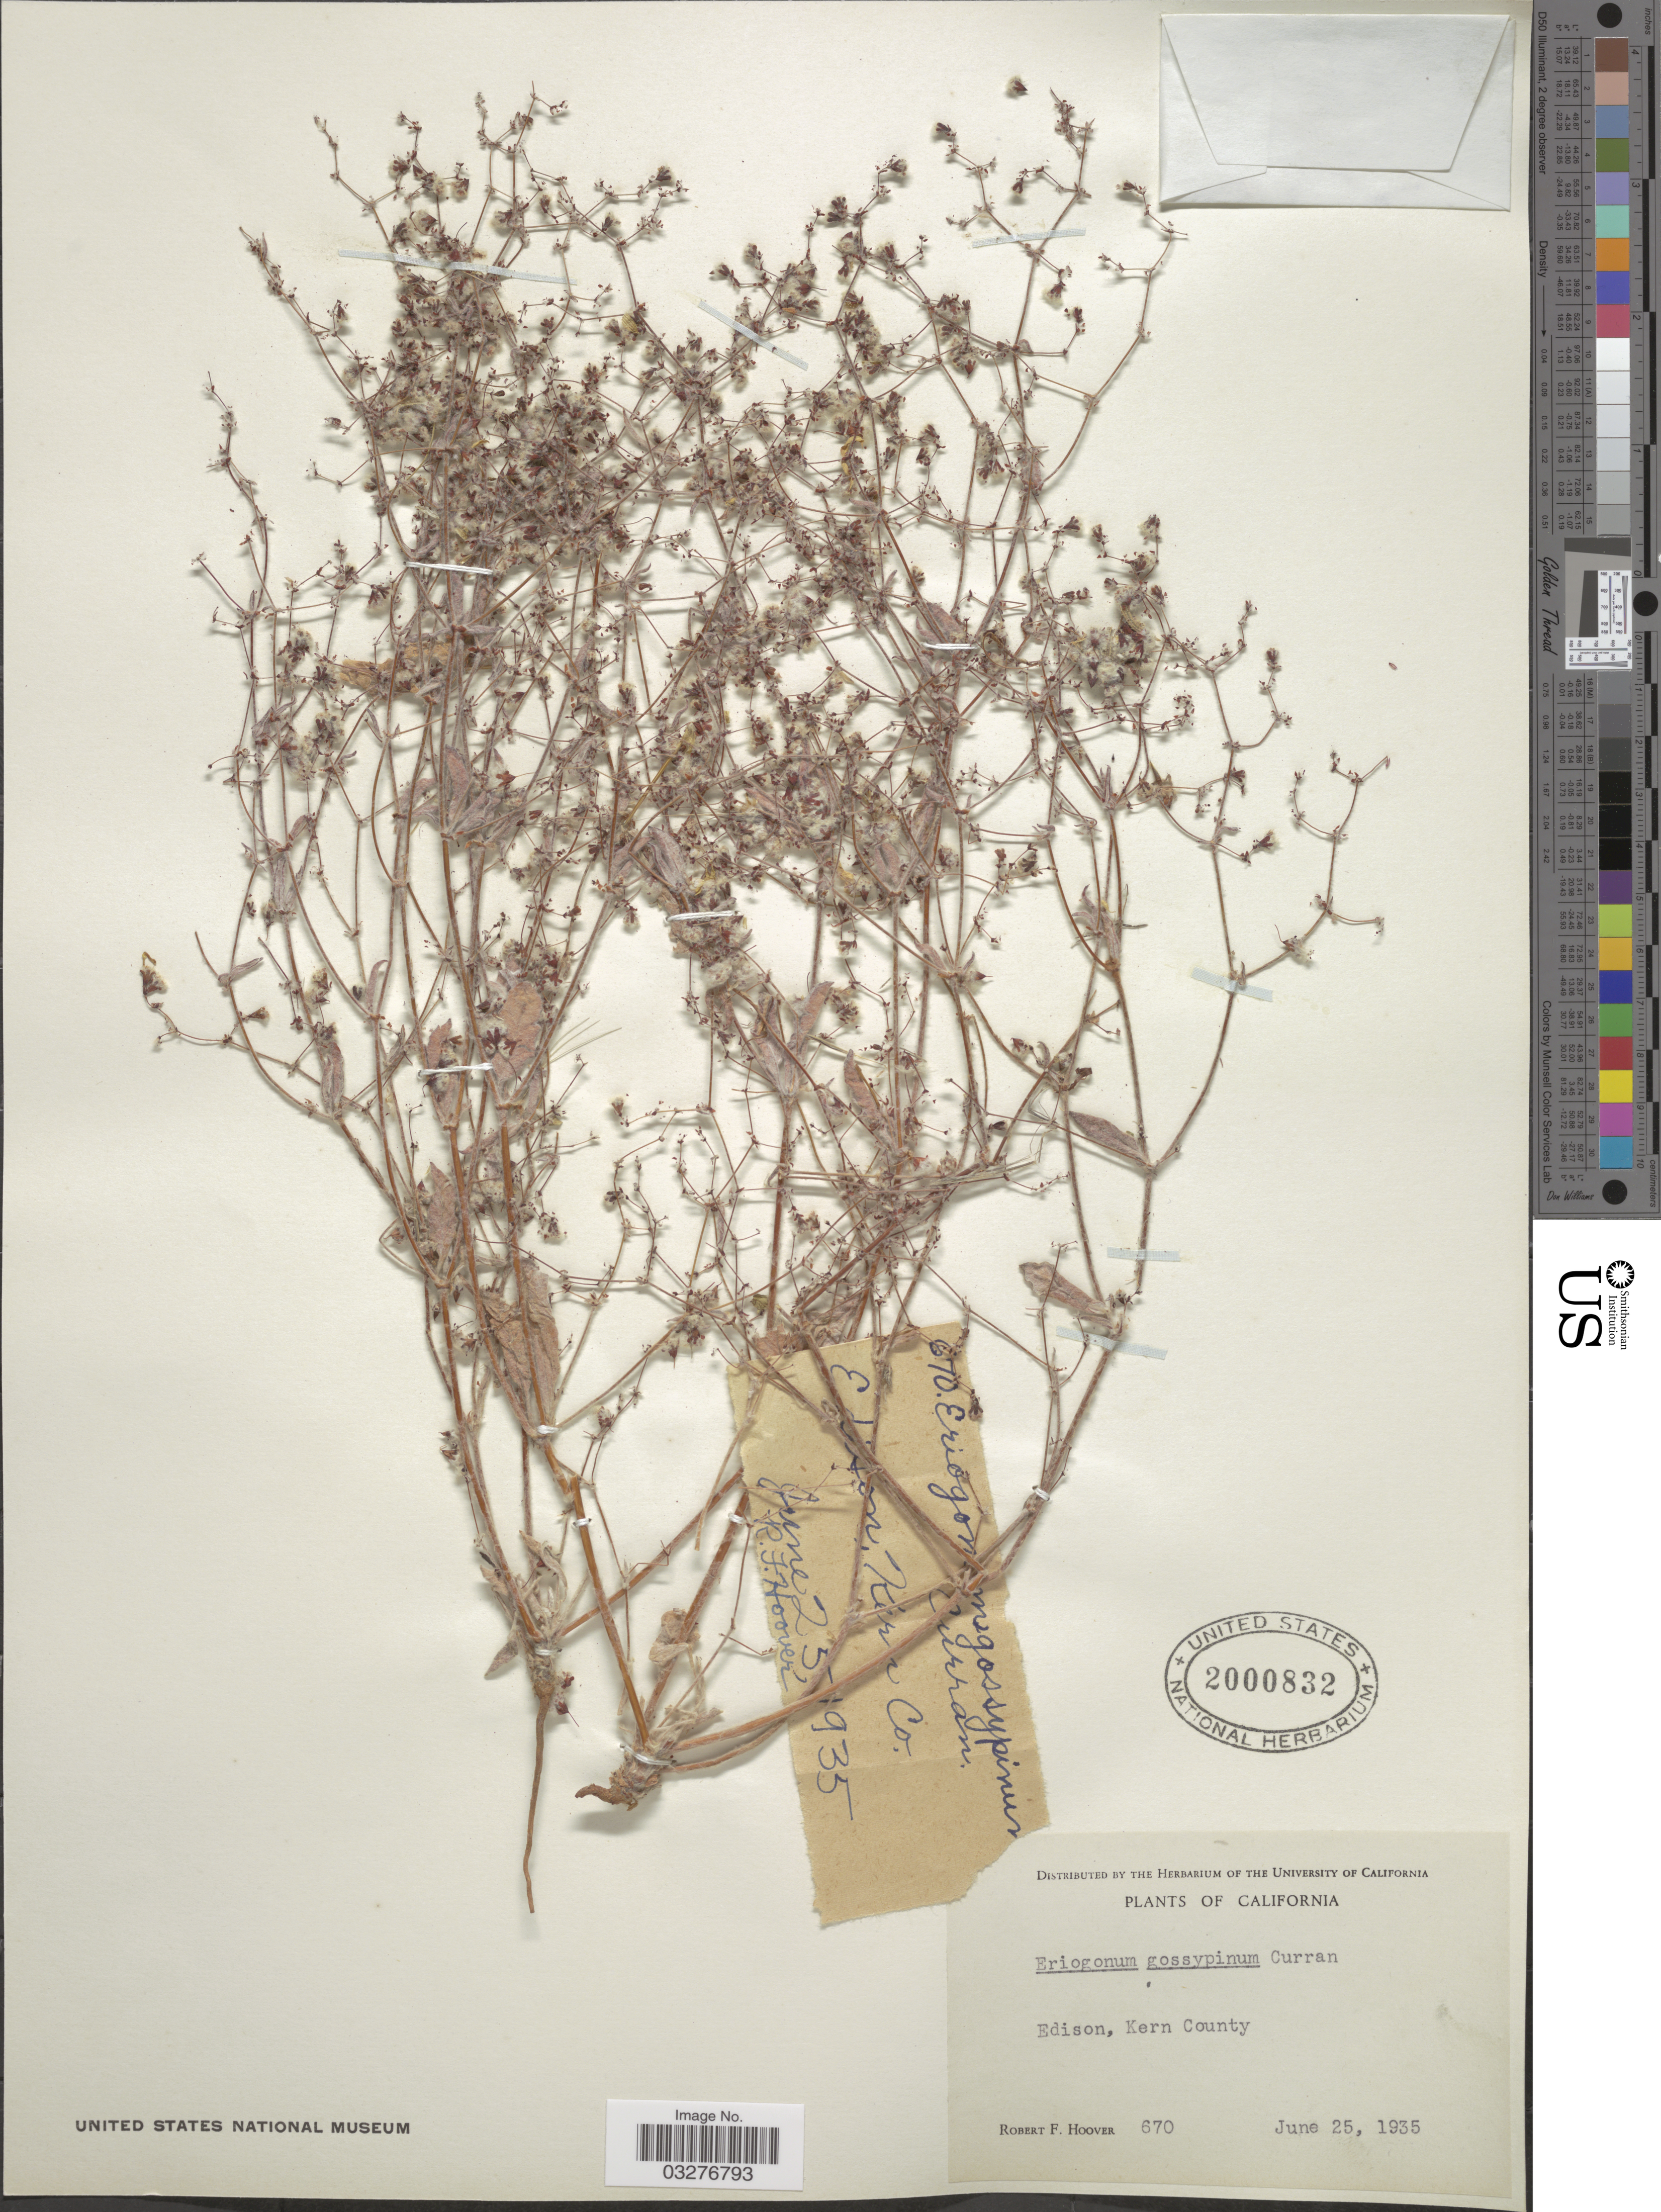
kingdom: Plantae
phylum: Tracheophyta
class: Magnoliopsida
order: Caryophyllales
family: Polygonaceae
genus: Eriogonum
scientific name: Eriogonum gossypinum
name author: Curran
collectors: R. F. Hoover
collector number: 670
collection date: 1935-06-25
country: United States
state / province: California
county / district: Kern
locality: Edison, Kern County.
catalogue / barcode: US 2000832